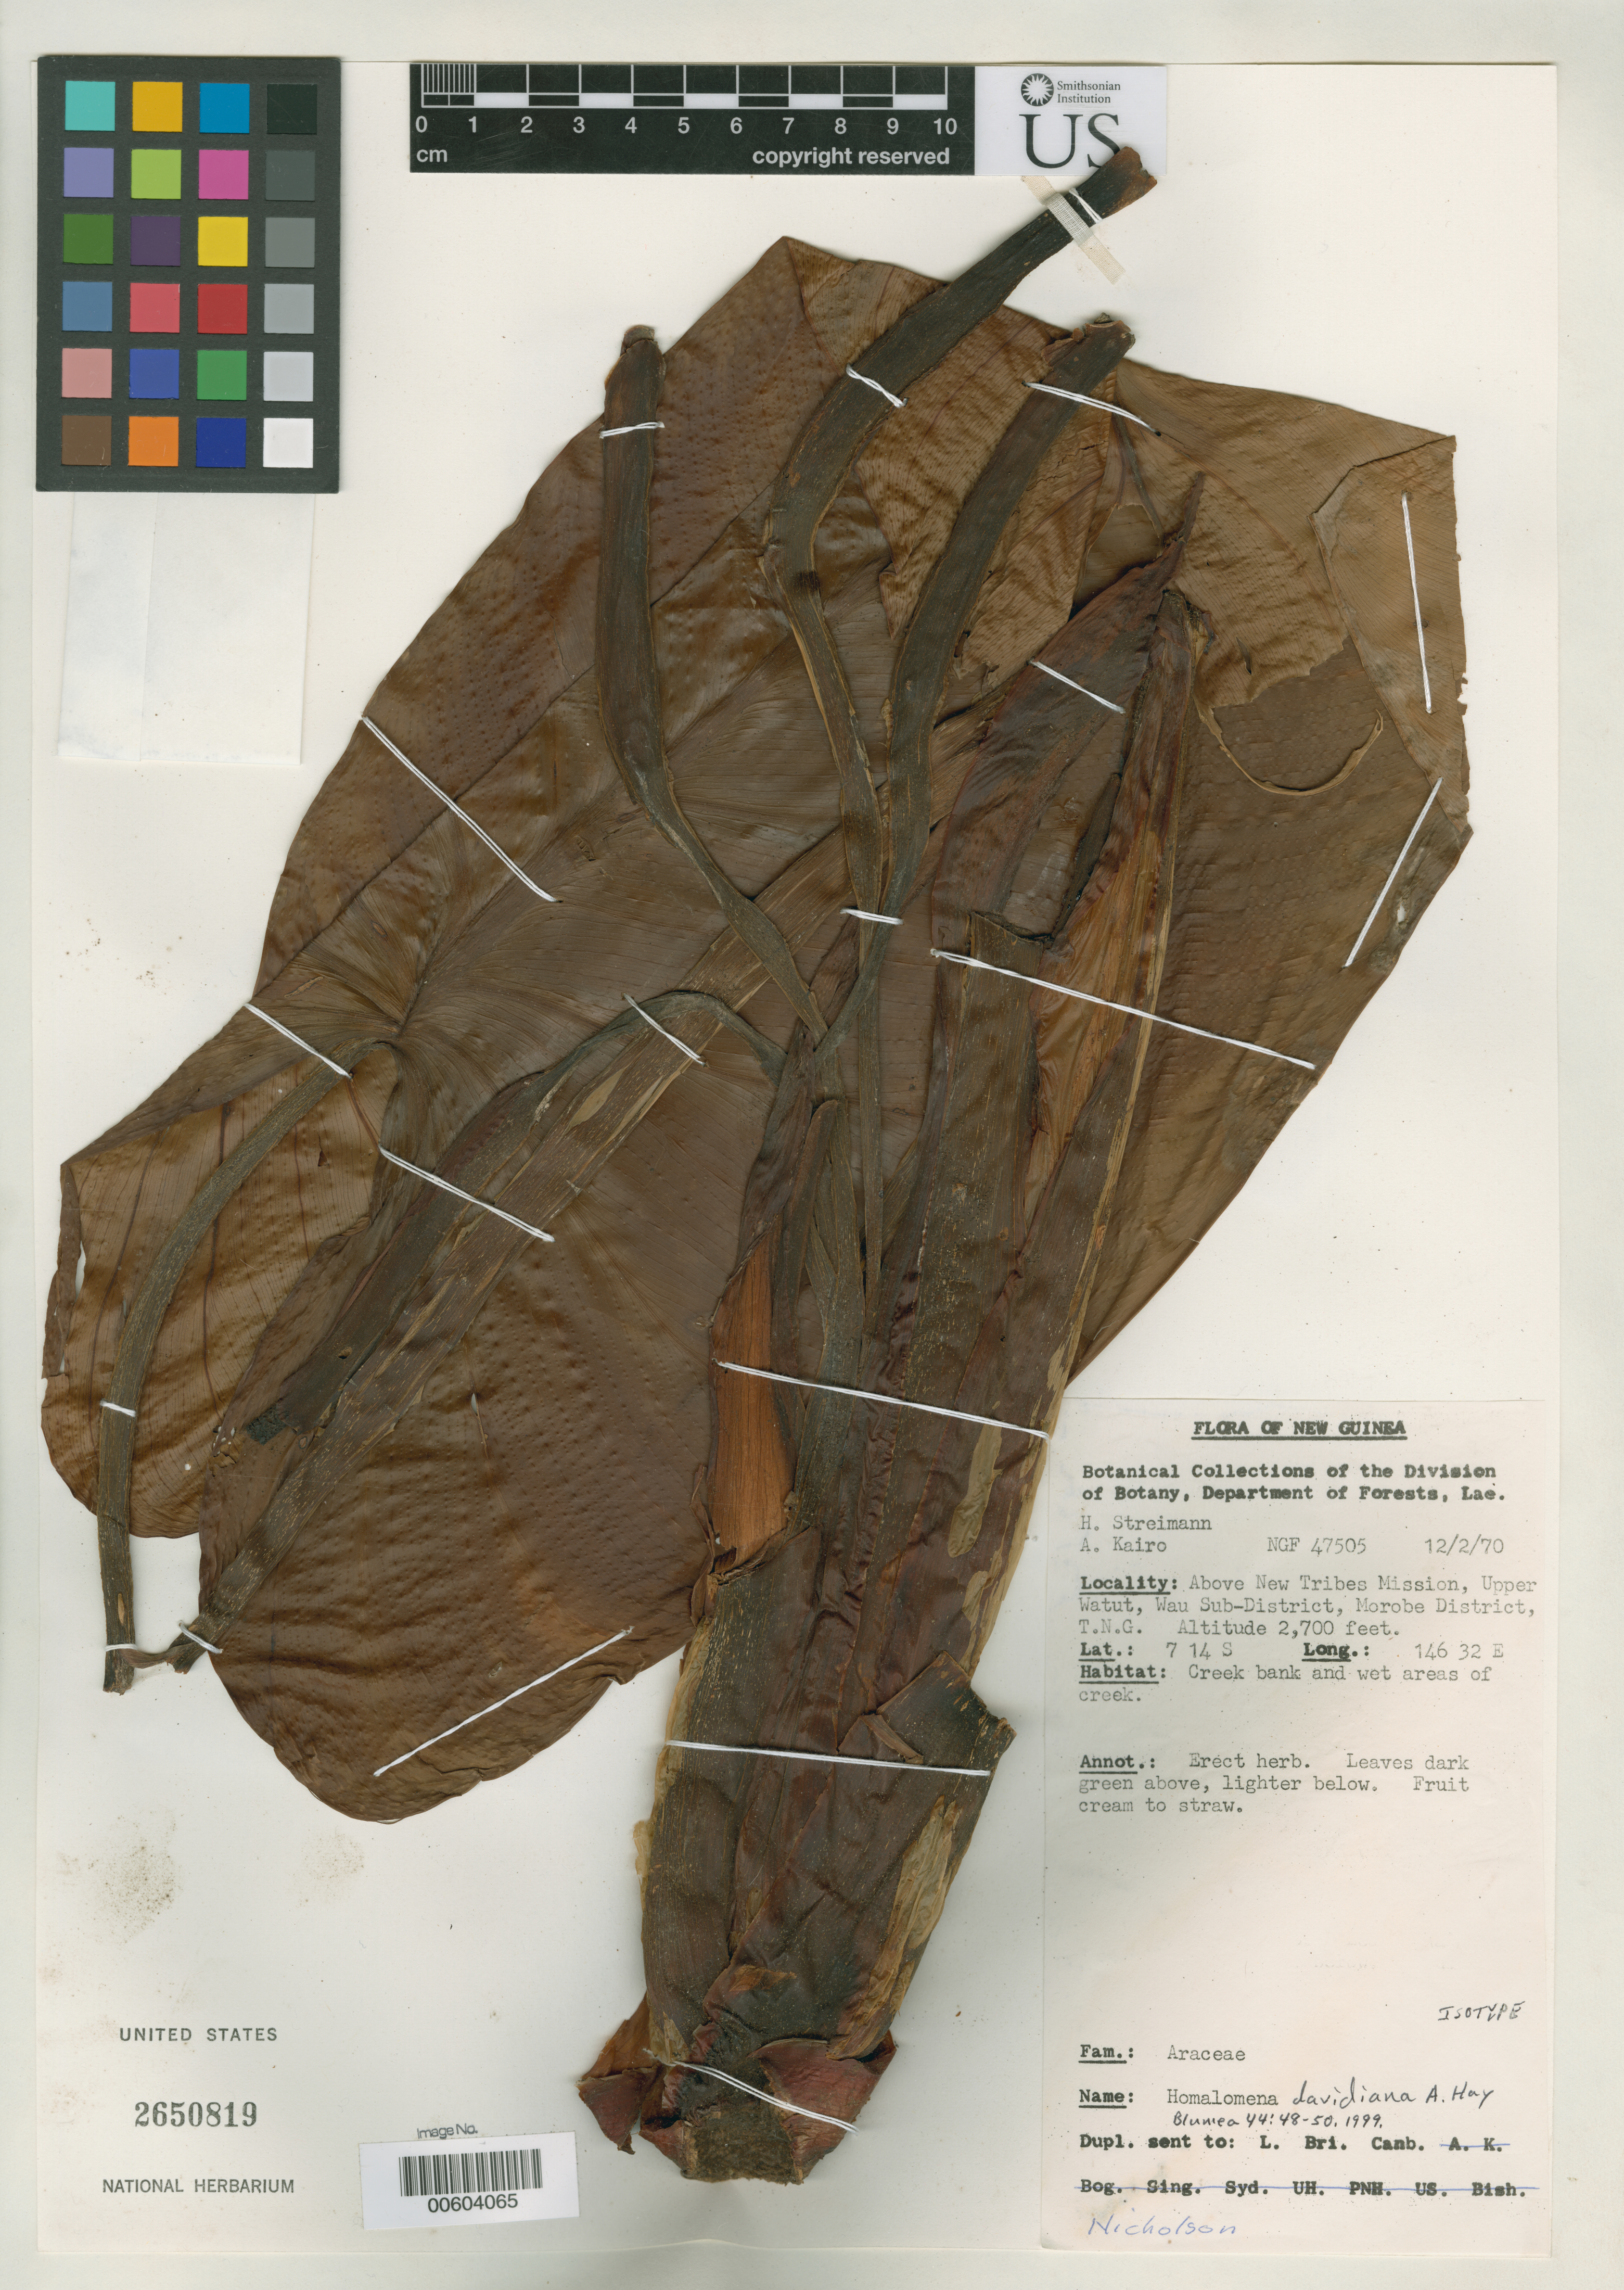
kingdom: Plantae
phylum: Tracheophyta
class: Liliopsida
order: Alismatales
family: Araceae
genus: Homalomena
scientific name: Homalomena davidiana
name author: A. Hay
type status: Isotype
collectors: H. Streinmann & A. Kairo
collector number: NGF 47505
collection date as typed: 12 Feb 1970 or 02 Oct 1970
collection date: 1970-02-12 or 1970-10-02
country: Papua New Guinea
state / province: Morobe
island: New Guinea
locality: Wau subdistrict, above New Tribes Mission, upper Watut.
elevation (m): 823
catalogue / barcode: US 2650819